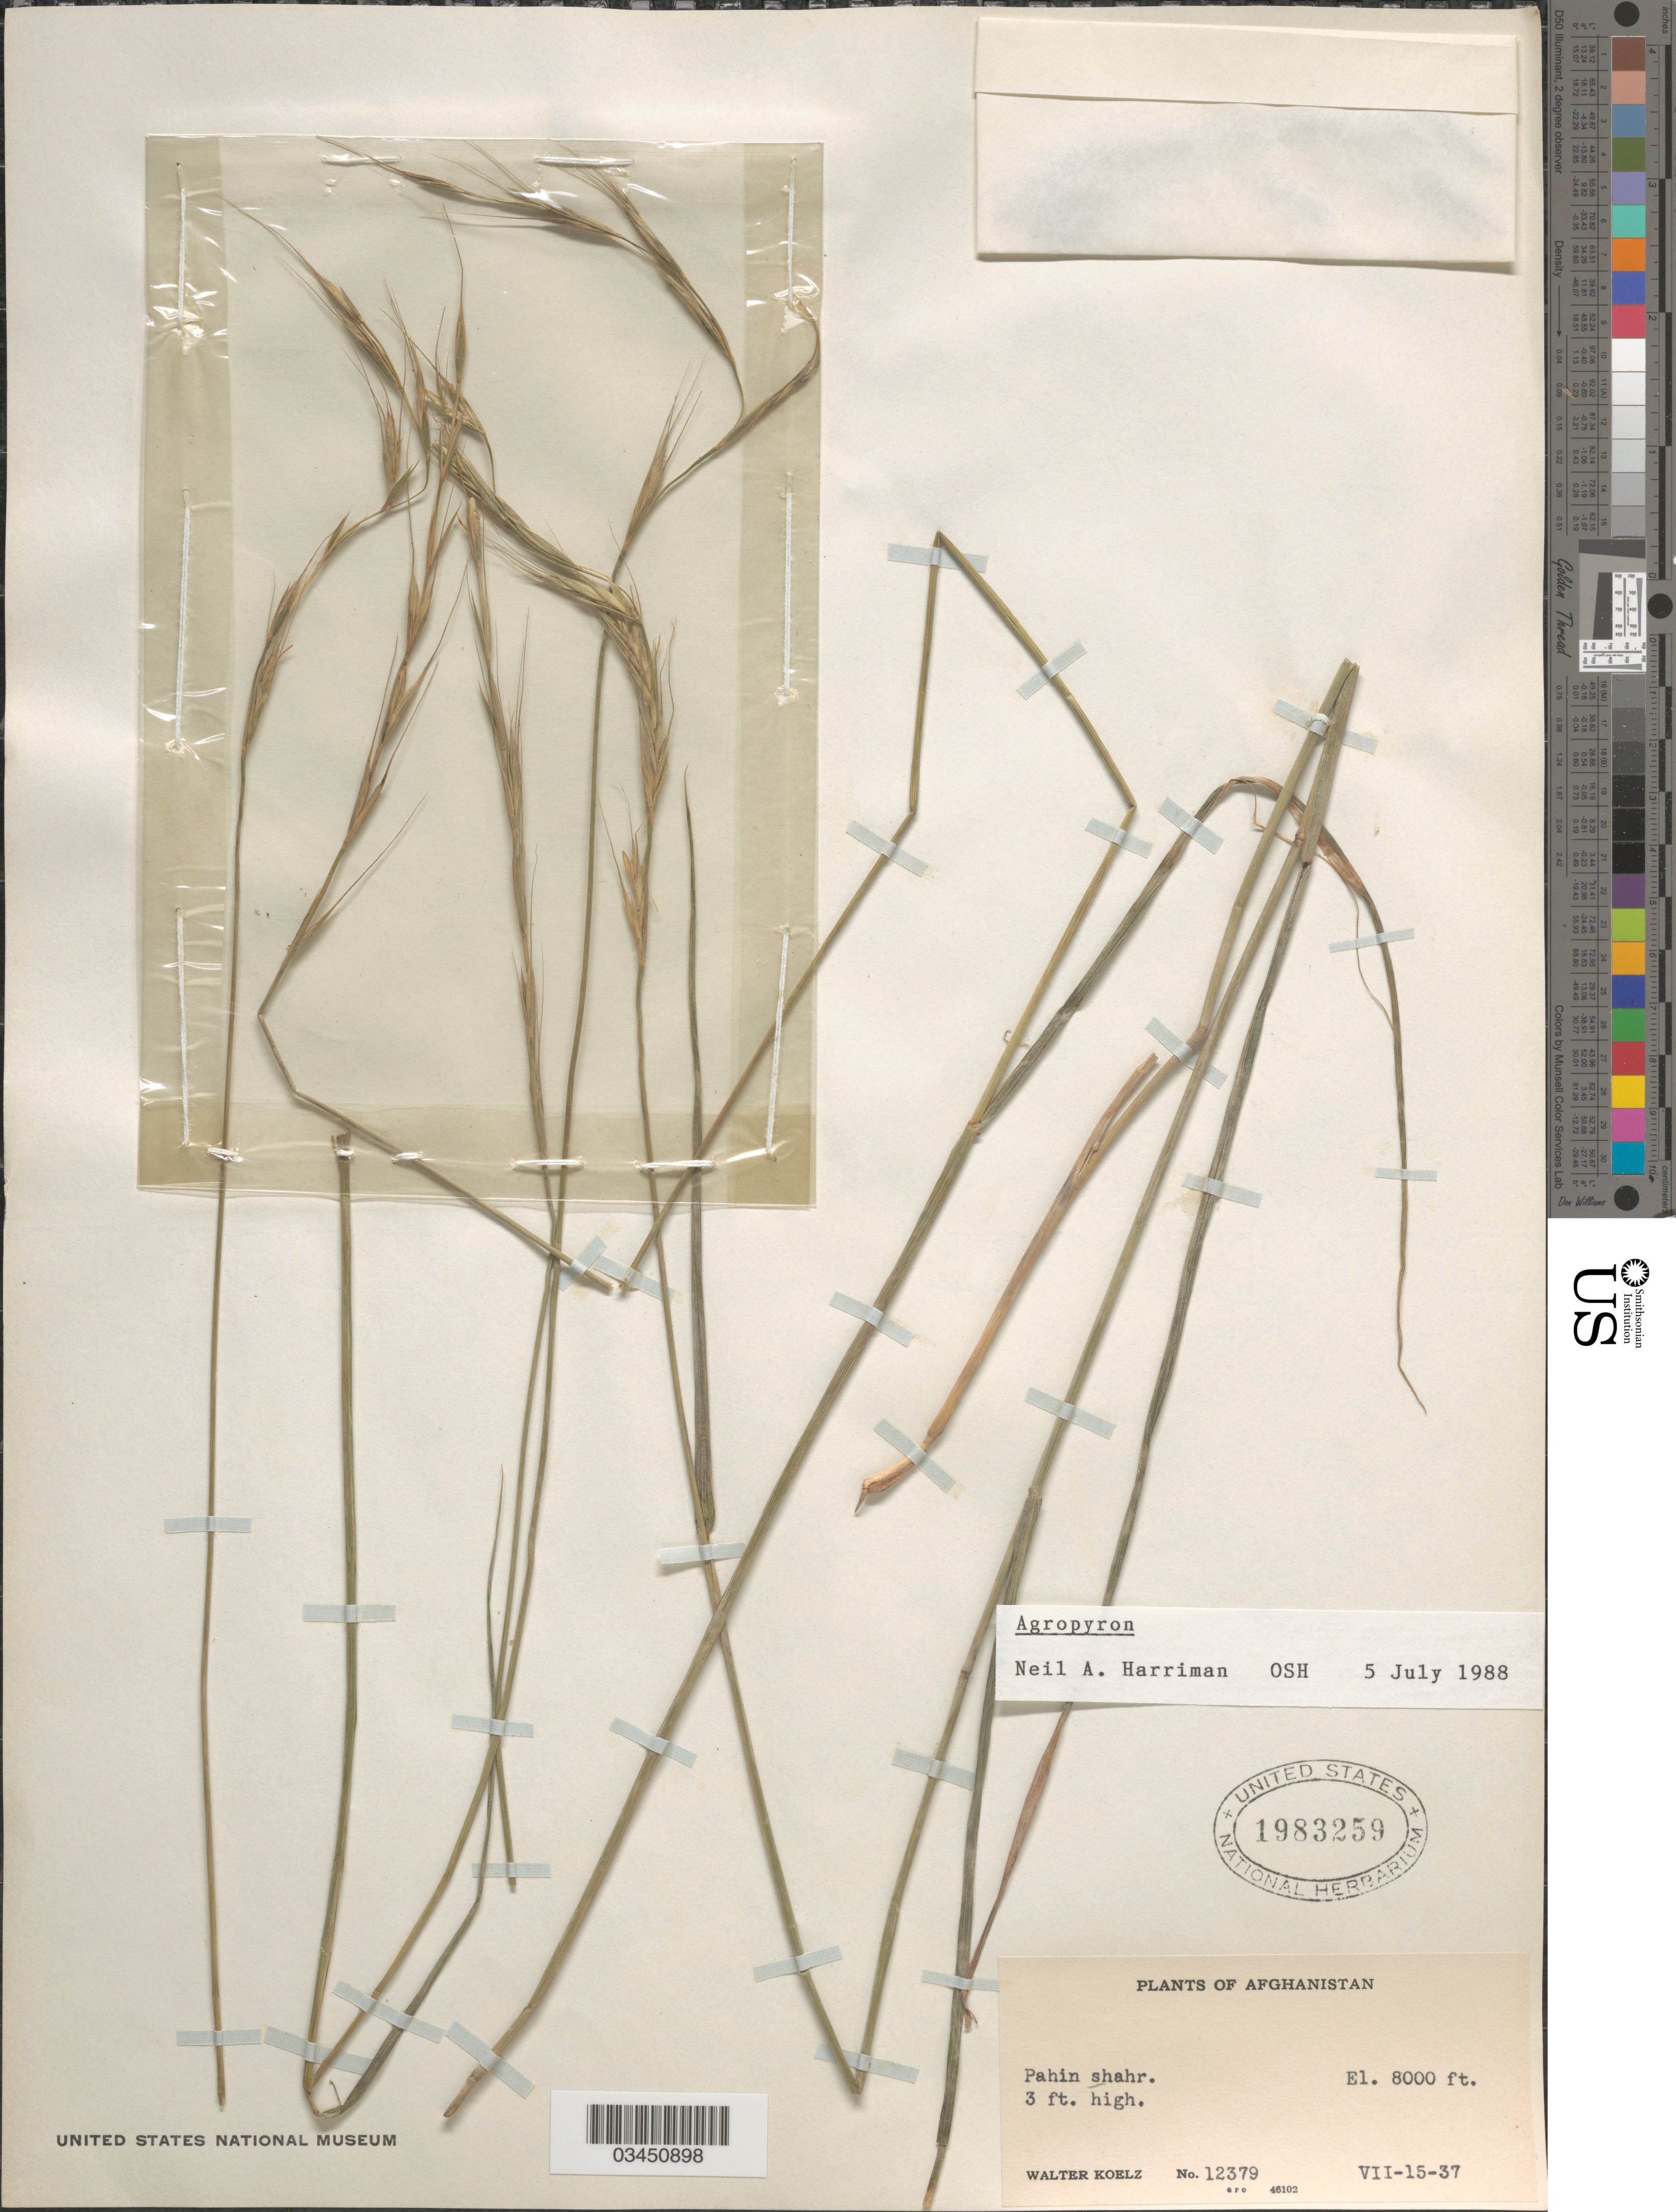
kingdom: Plantae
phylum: Tracheophyta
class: Liliopsida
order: Poales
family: Poaceae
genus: Elymus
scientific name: Elymus sp.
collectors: W. N. Koelz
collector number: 12379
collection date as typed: Transcribed d/m/y: 15/7/37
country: Afghanistan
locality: Pahin shahr.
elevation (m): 2438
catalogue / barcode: US 1983259